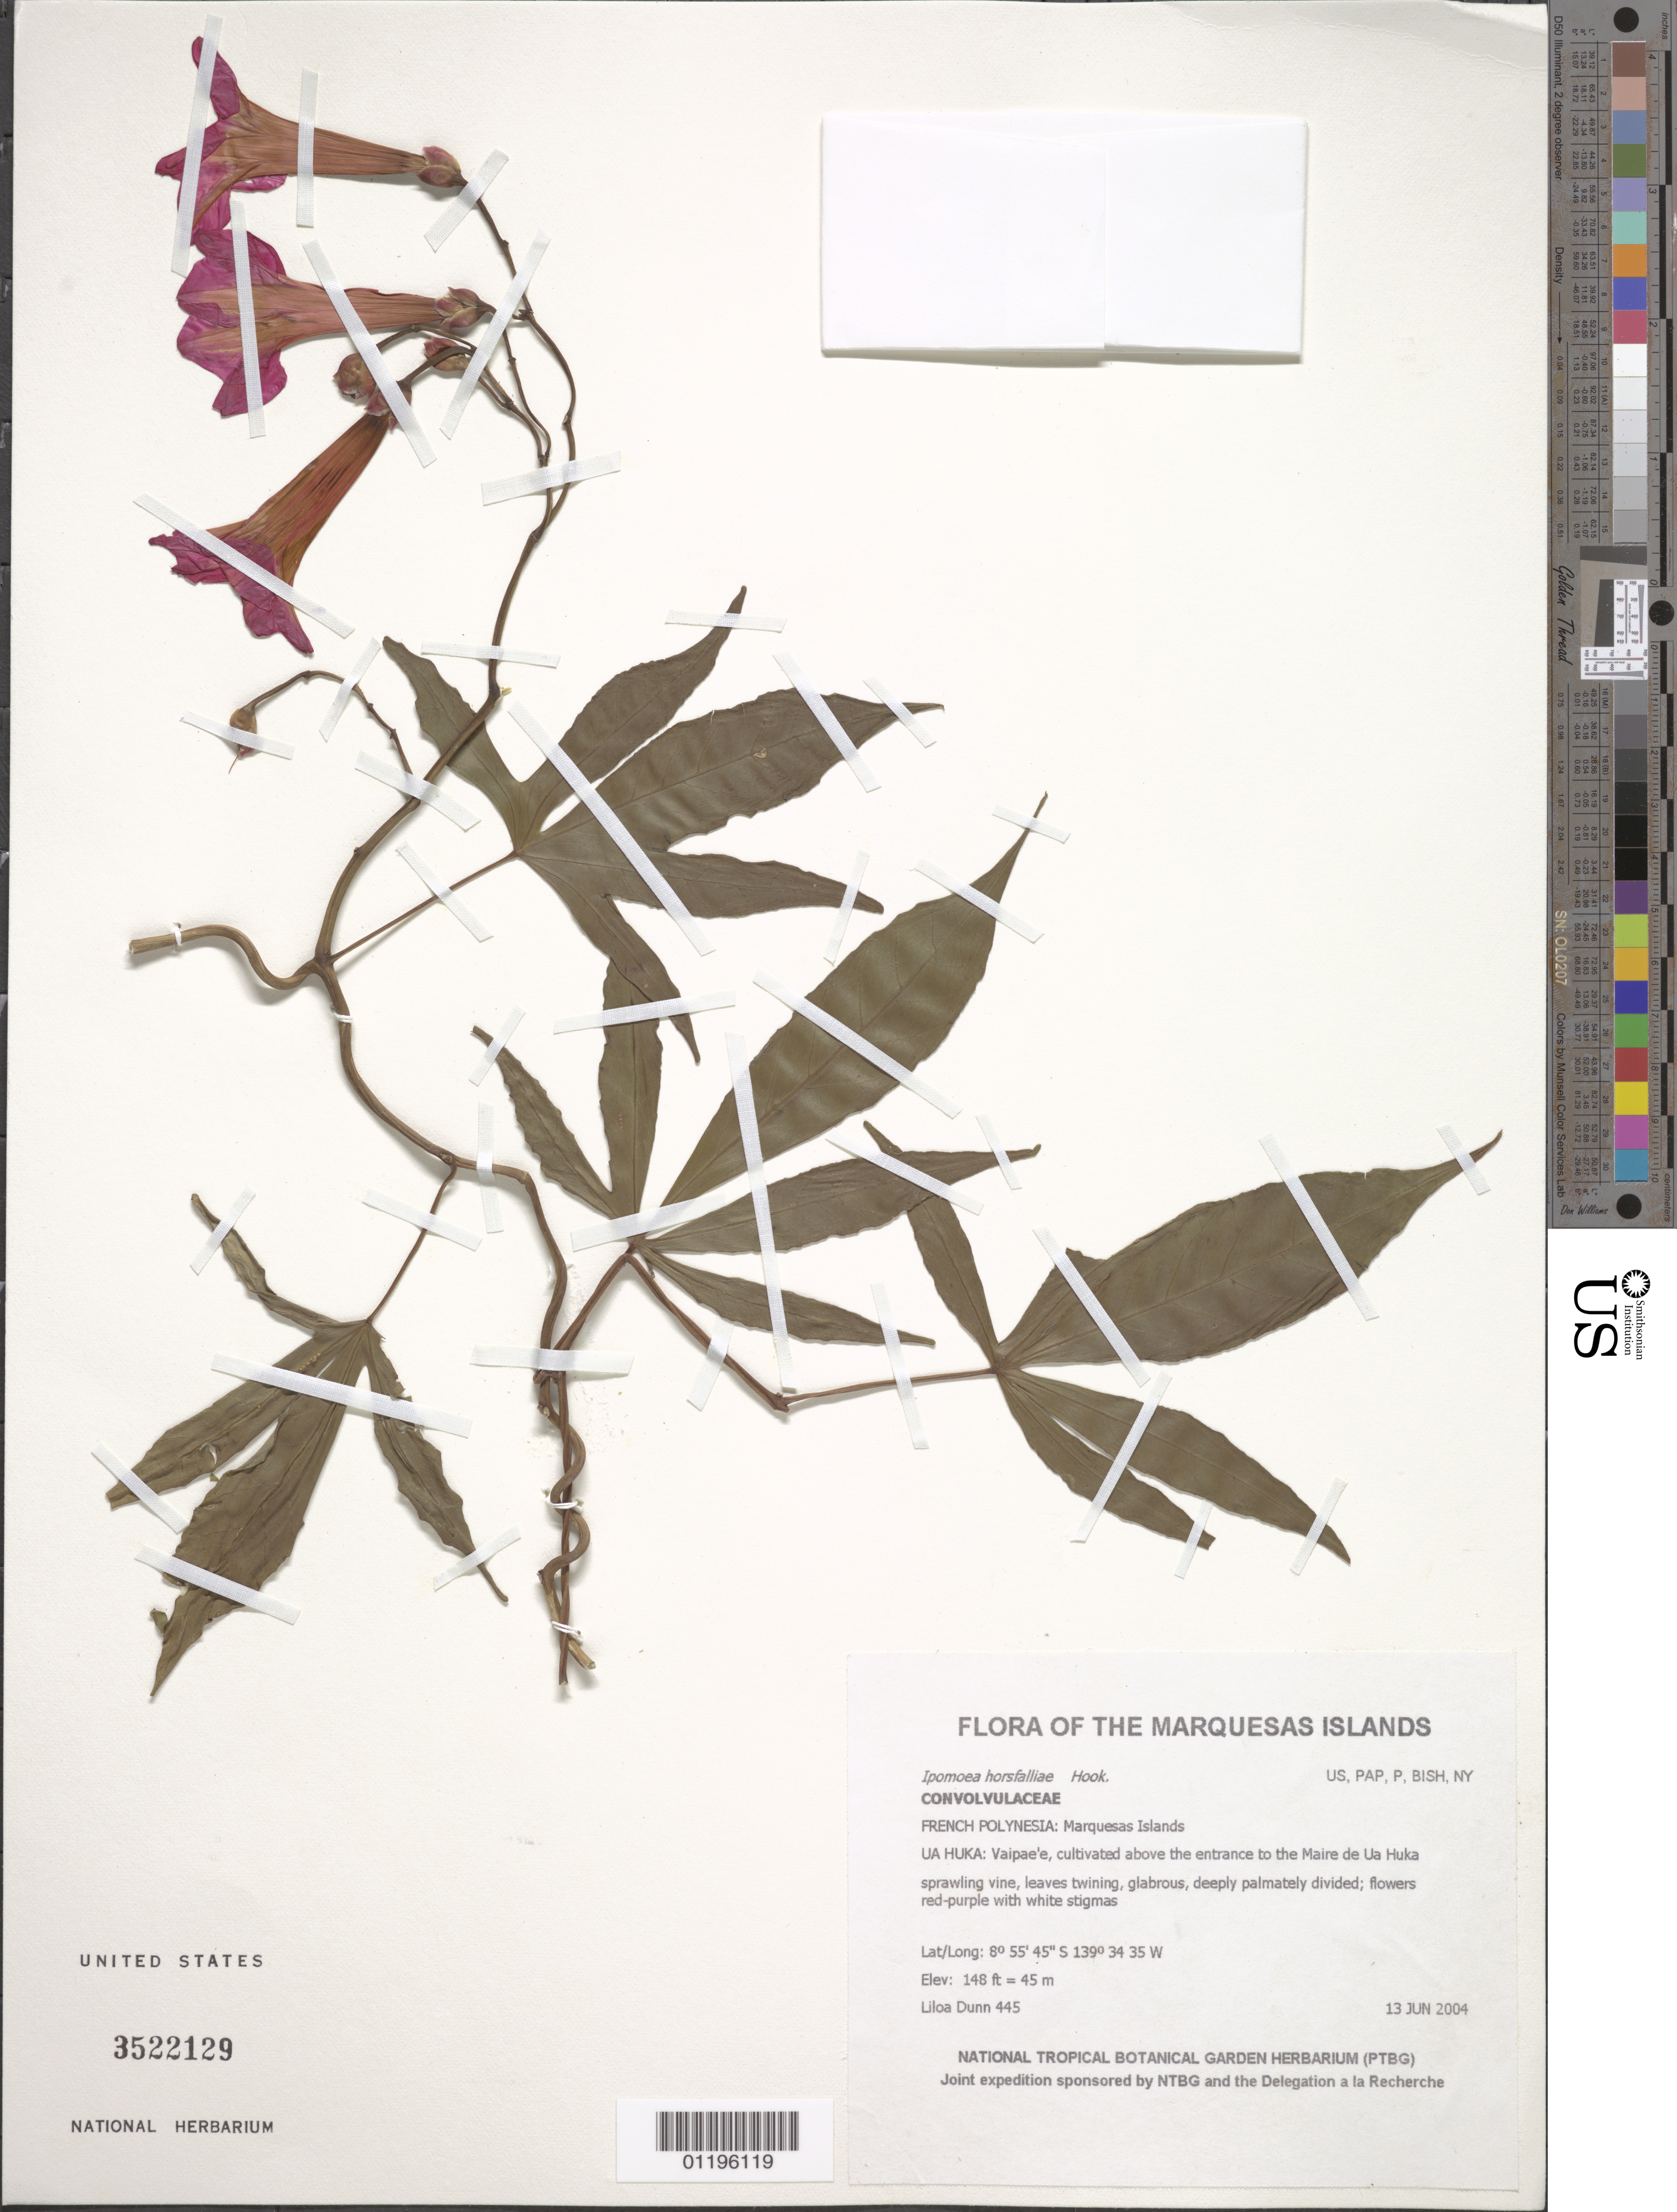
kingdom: Plantae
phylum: Tracheophyta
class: Magnoliopsida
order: Solanales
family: Convolvulaceae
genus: Ipomoea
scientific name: Ipomoea horsfalliae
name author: Hook.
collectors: L. Dunn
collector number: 445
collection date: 2004-06-13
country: French Polynesia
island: Ua Huka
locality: Vaipae'e, cultivated above the entrance to the Maire de Ua Huka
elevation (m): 45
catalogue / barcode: US 3522129